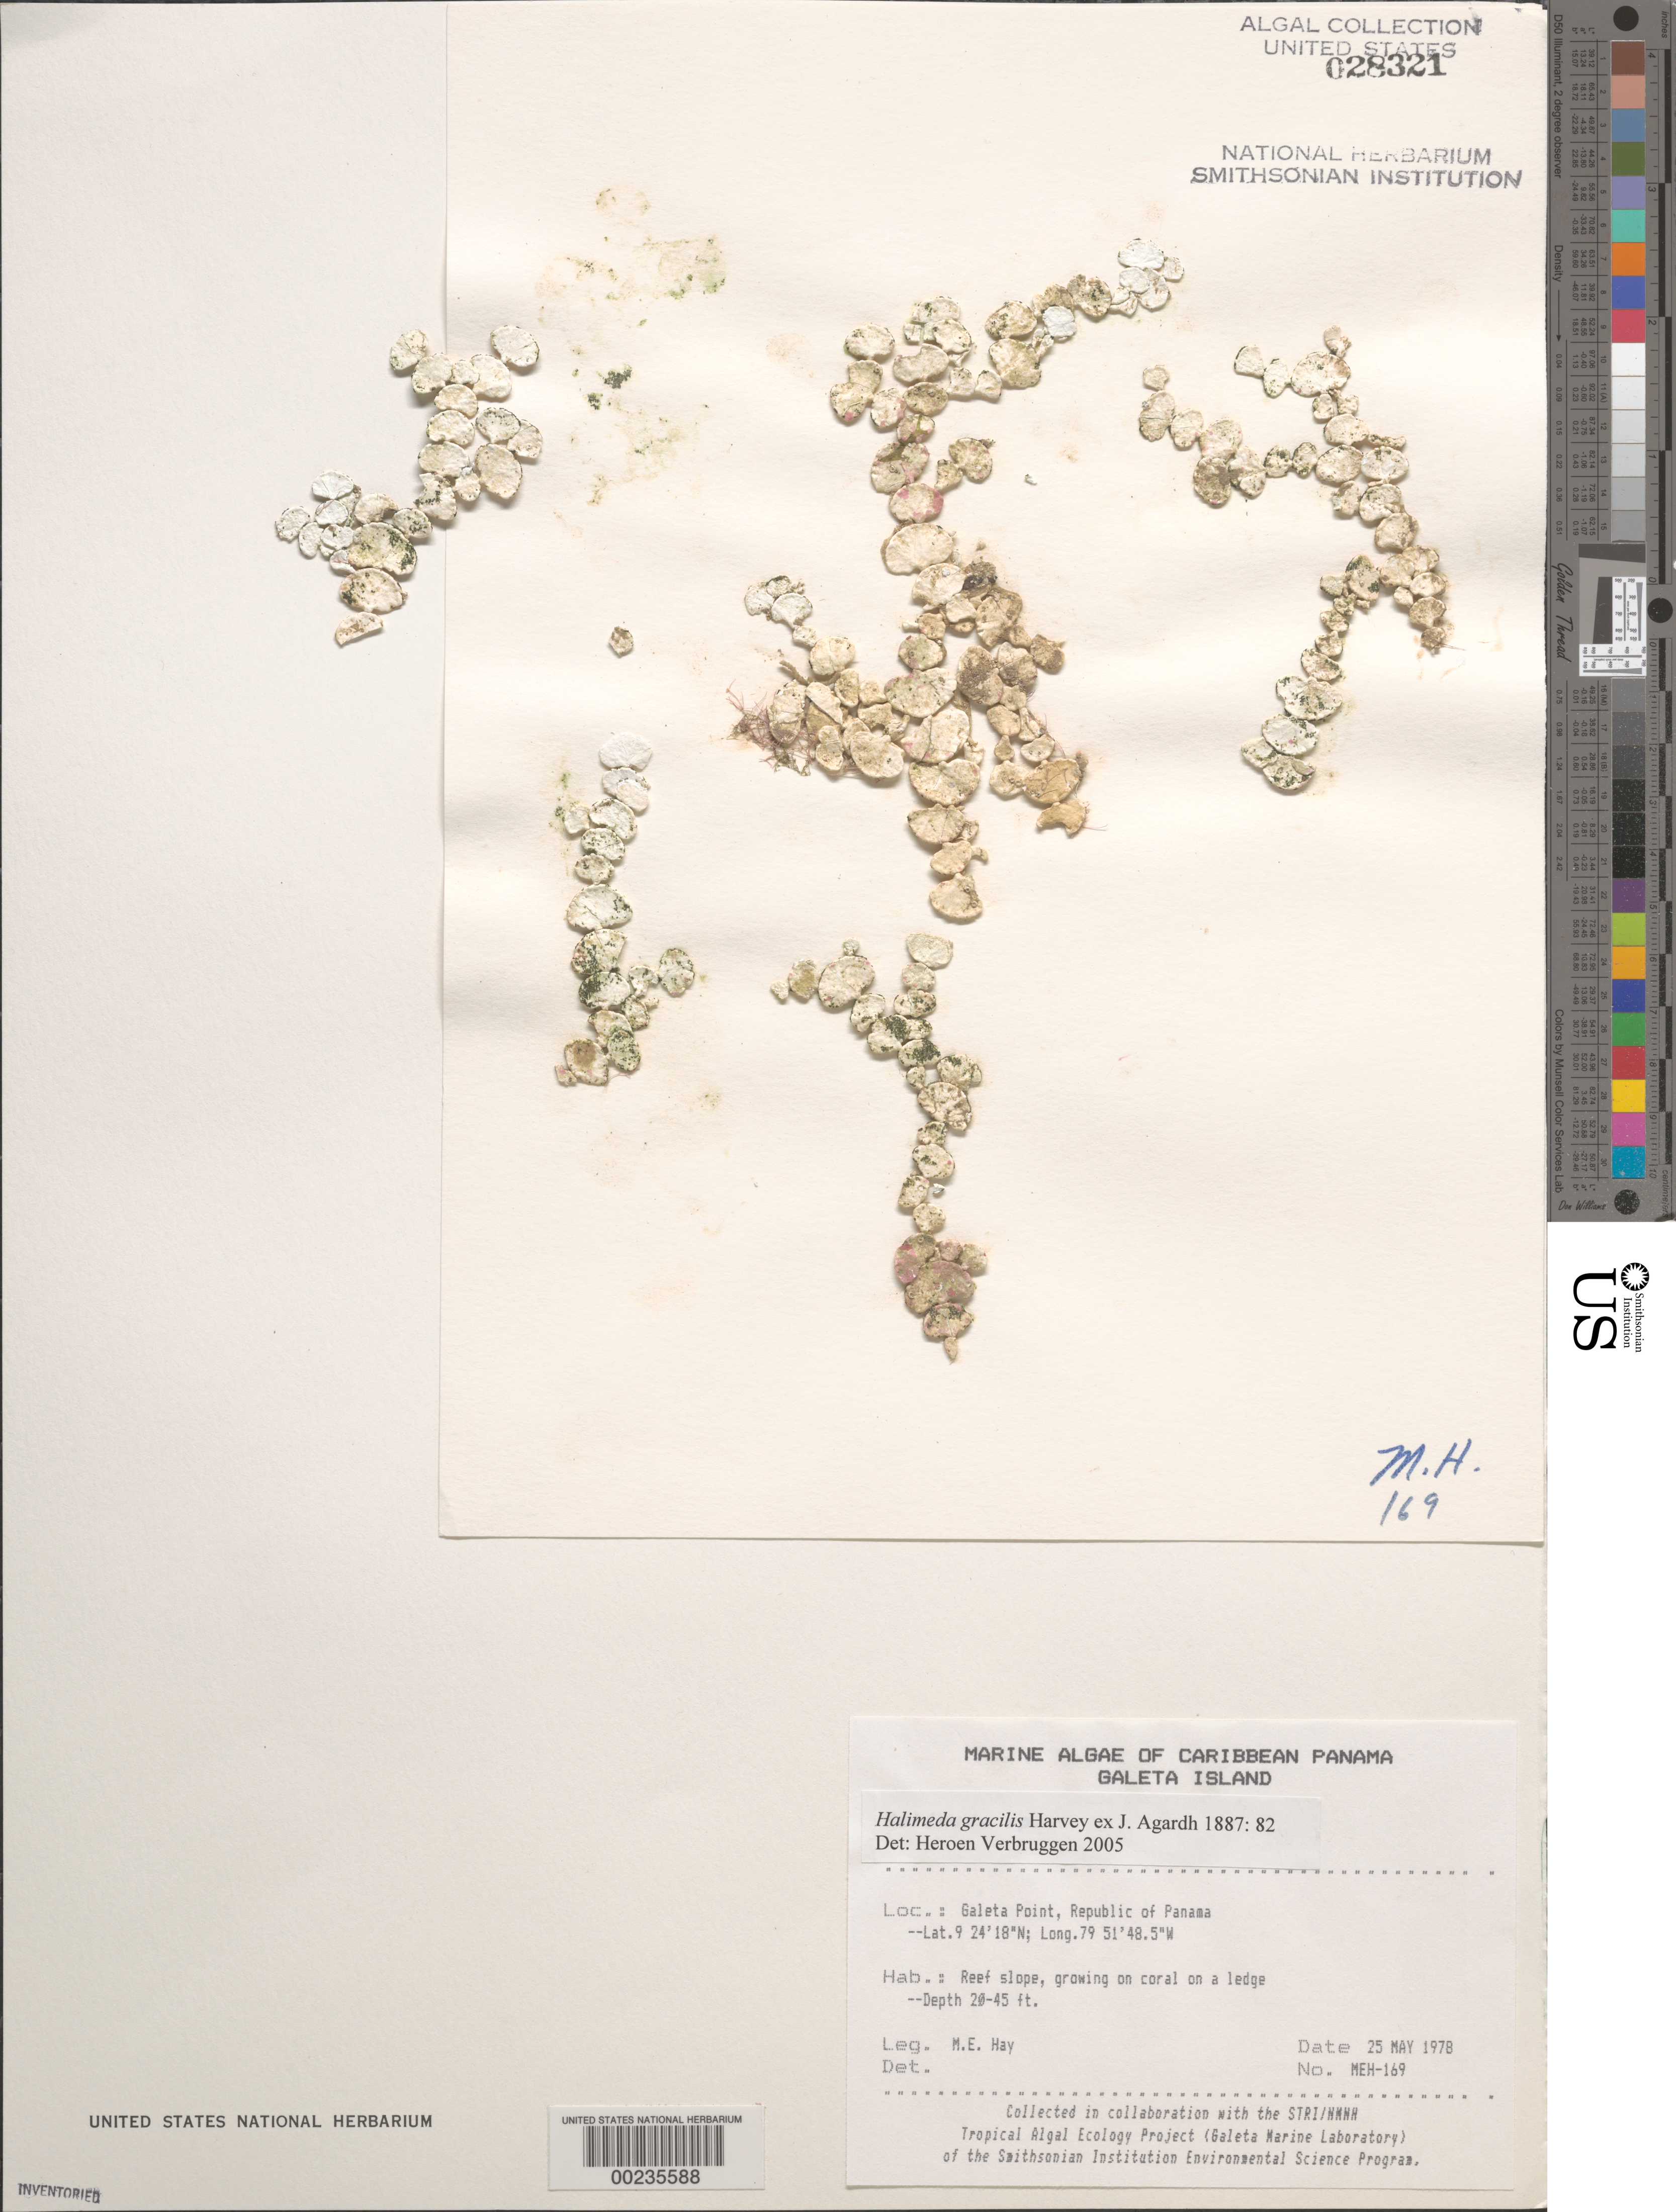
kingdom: Plantae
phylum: Chlorophyta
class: Ulvophyceae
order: Bryopsidales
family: Halimedaceae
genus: Halimeda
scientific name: Halimeda gracilis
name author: Harv. ex J. Agardh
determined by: Verbruggen, H.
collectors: M. E. Hay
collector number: MEH-169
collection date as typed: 25 May 1978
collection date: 1978-05-25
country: Panama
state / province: Colón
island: Galeta Island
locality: Galeta Point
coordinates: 9 24' 18" N, 79 51' 48.5" W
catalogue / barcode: US 28321